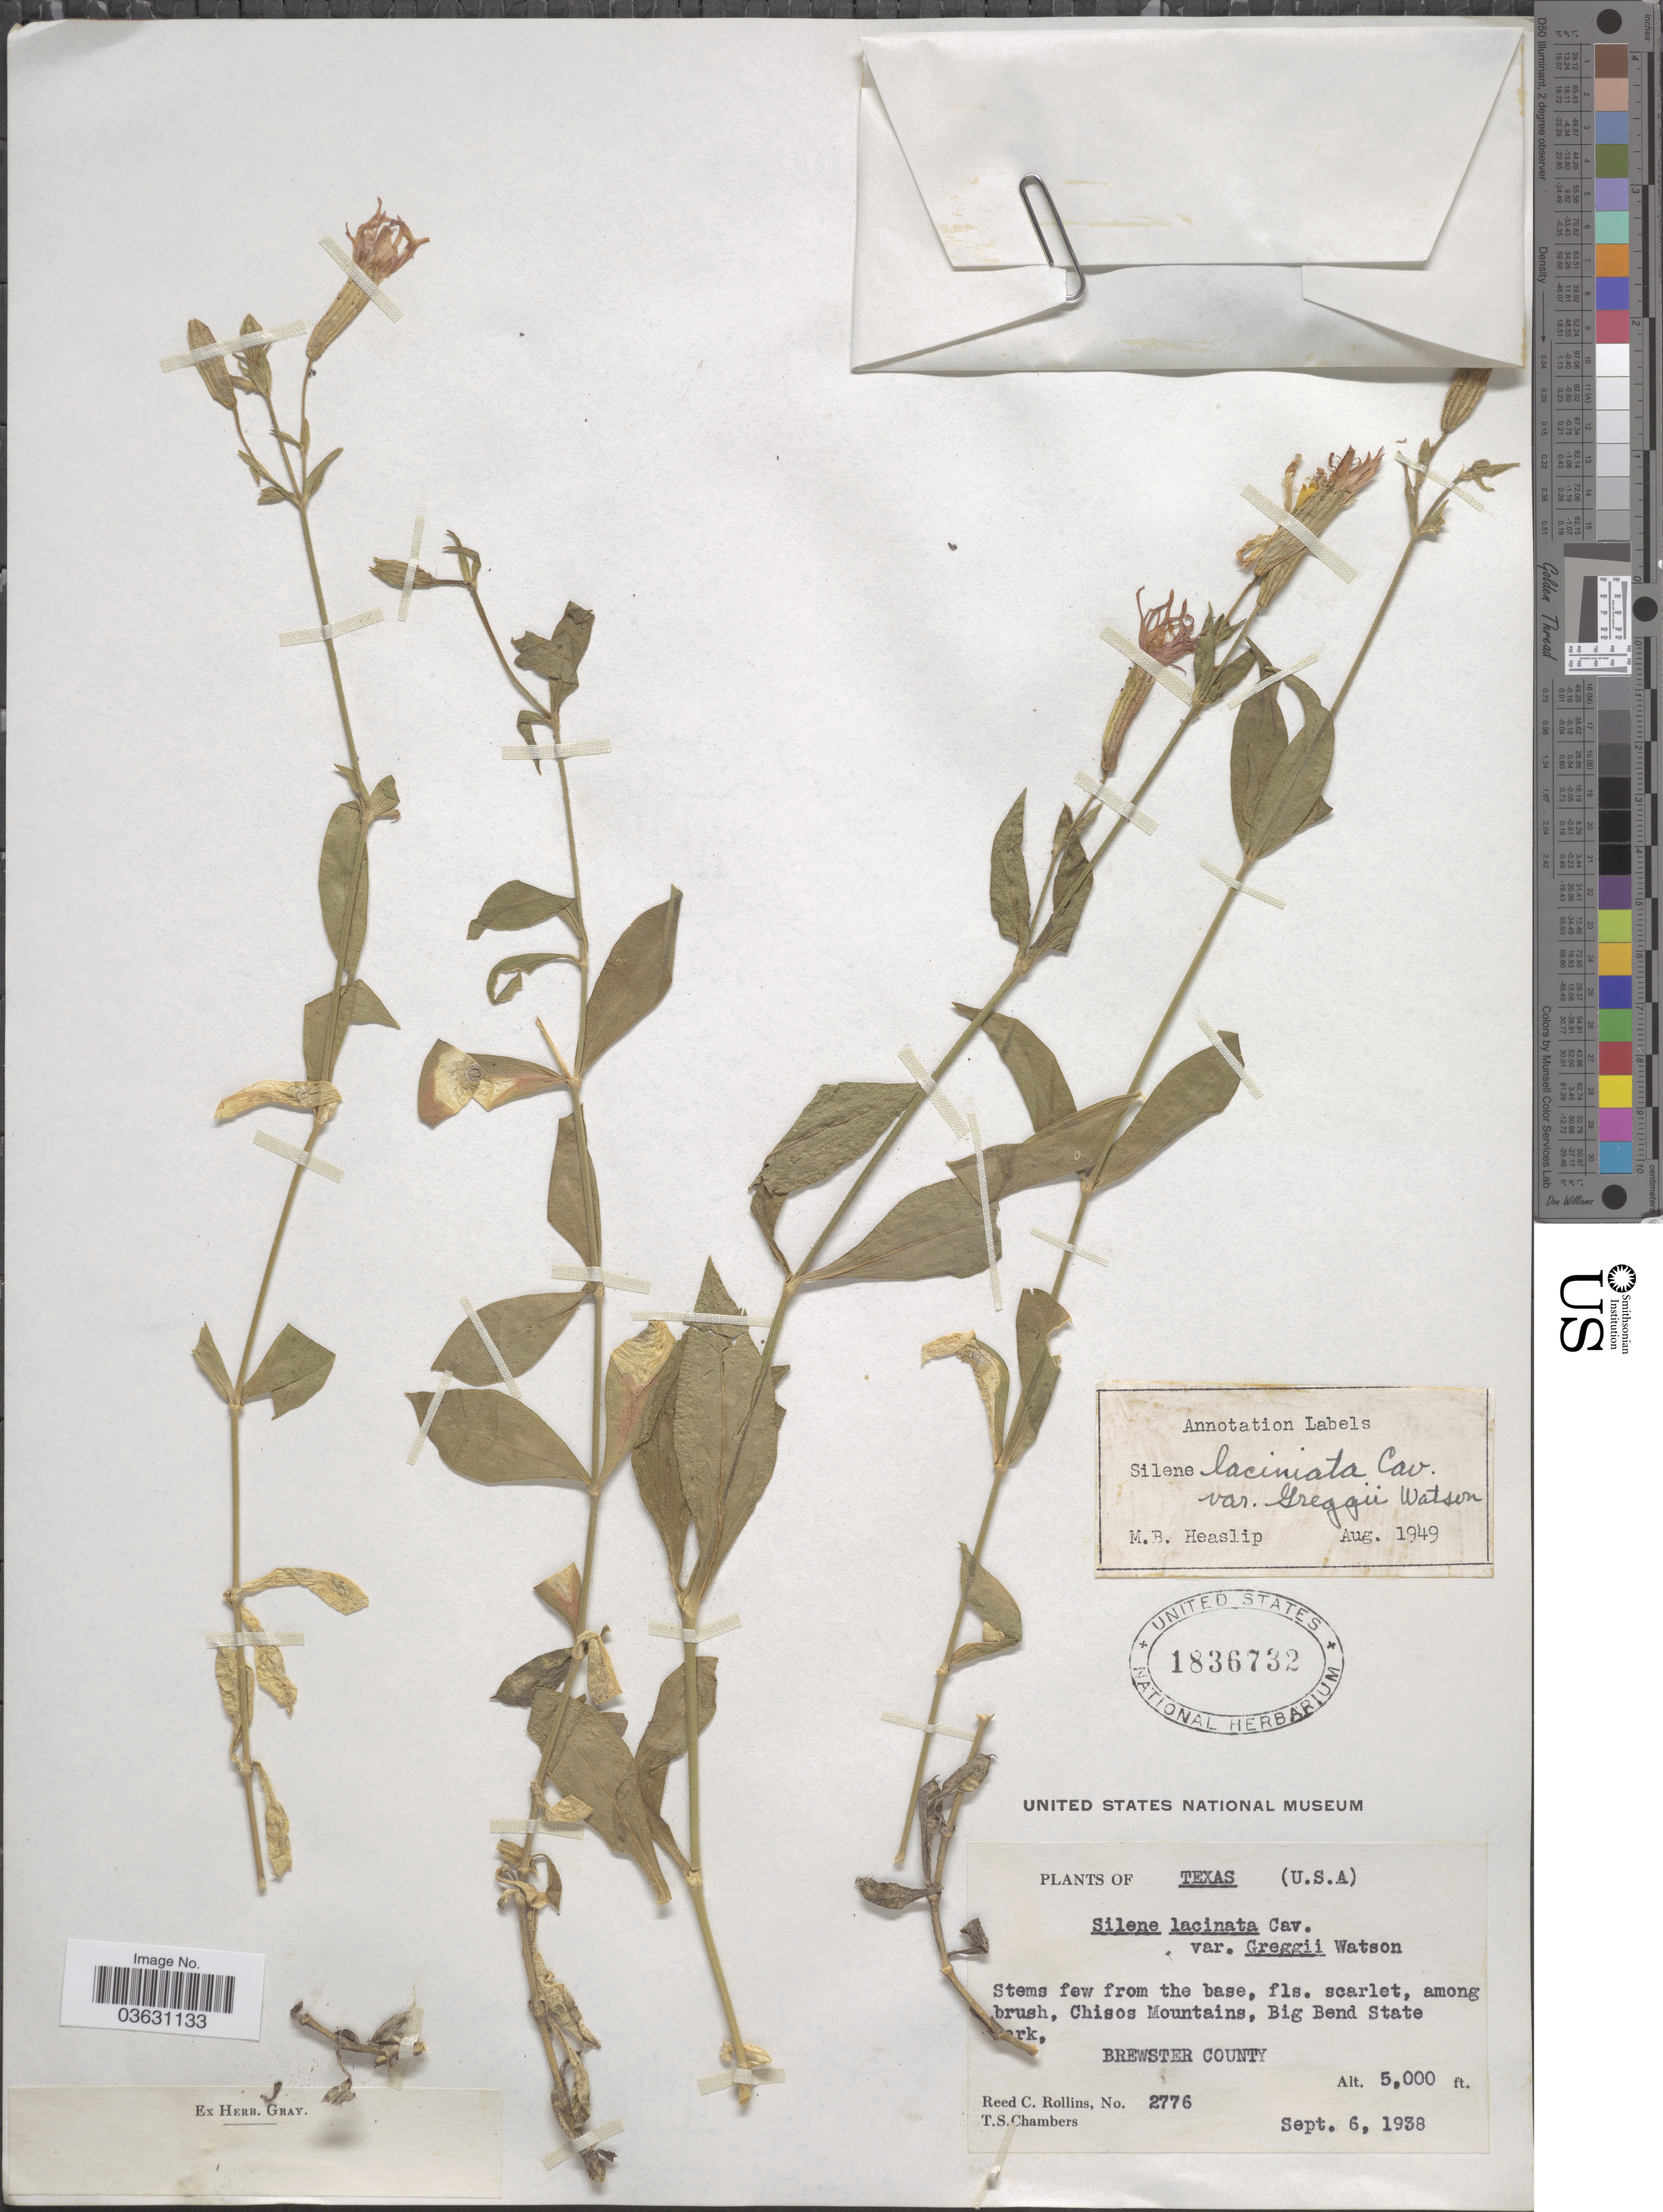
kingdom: Plantae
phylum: Tracheophyta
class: Magnoliopsida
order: Caryophyllales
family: Caryophyllaceae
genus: Silene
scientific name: Silene laciniata subsp. greggii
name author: (A. Gray) C.L. Hitchc. & Maguire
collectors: R. C. Rollins & T. Chambers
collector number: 2776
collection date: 1938-09-06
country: United States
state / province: Texas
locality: Chisos Mountains, Big Bend State Park, Brewster County.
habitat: among brush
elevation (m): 1524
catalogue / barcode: US 1836732